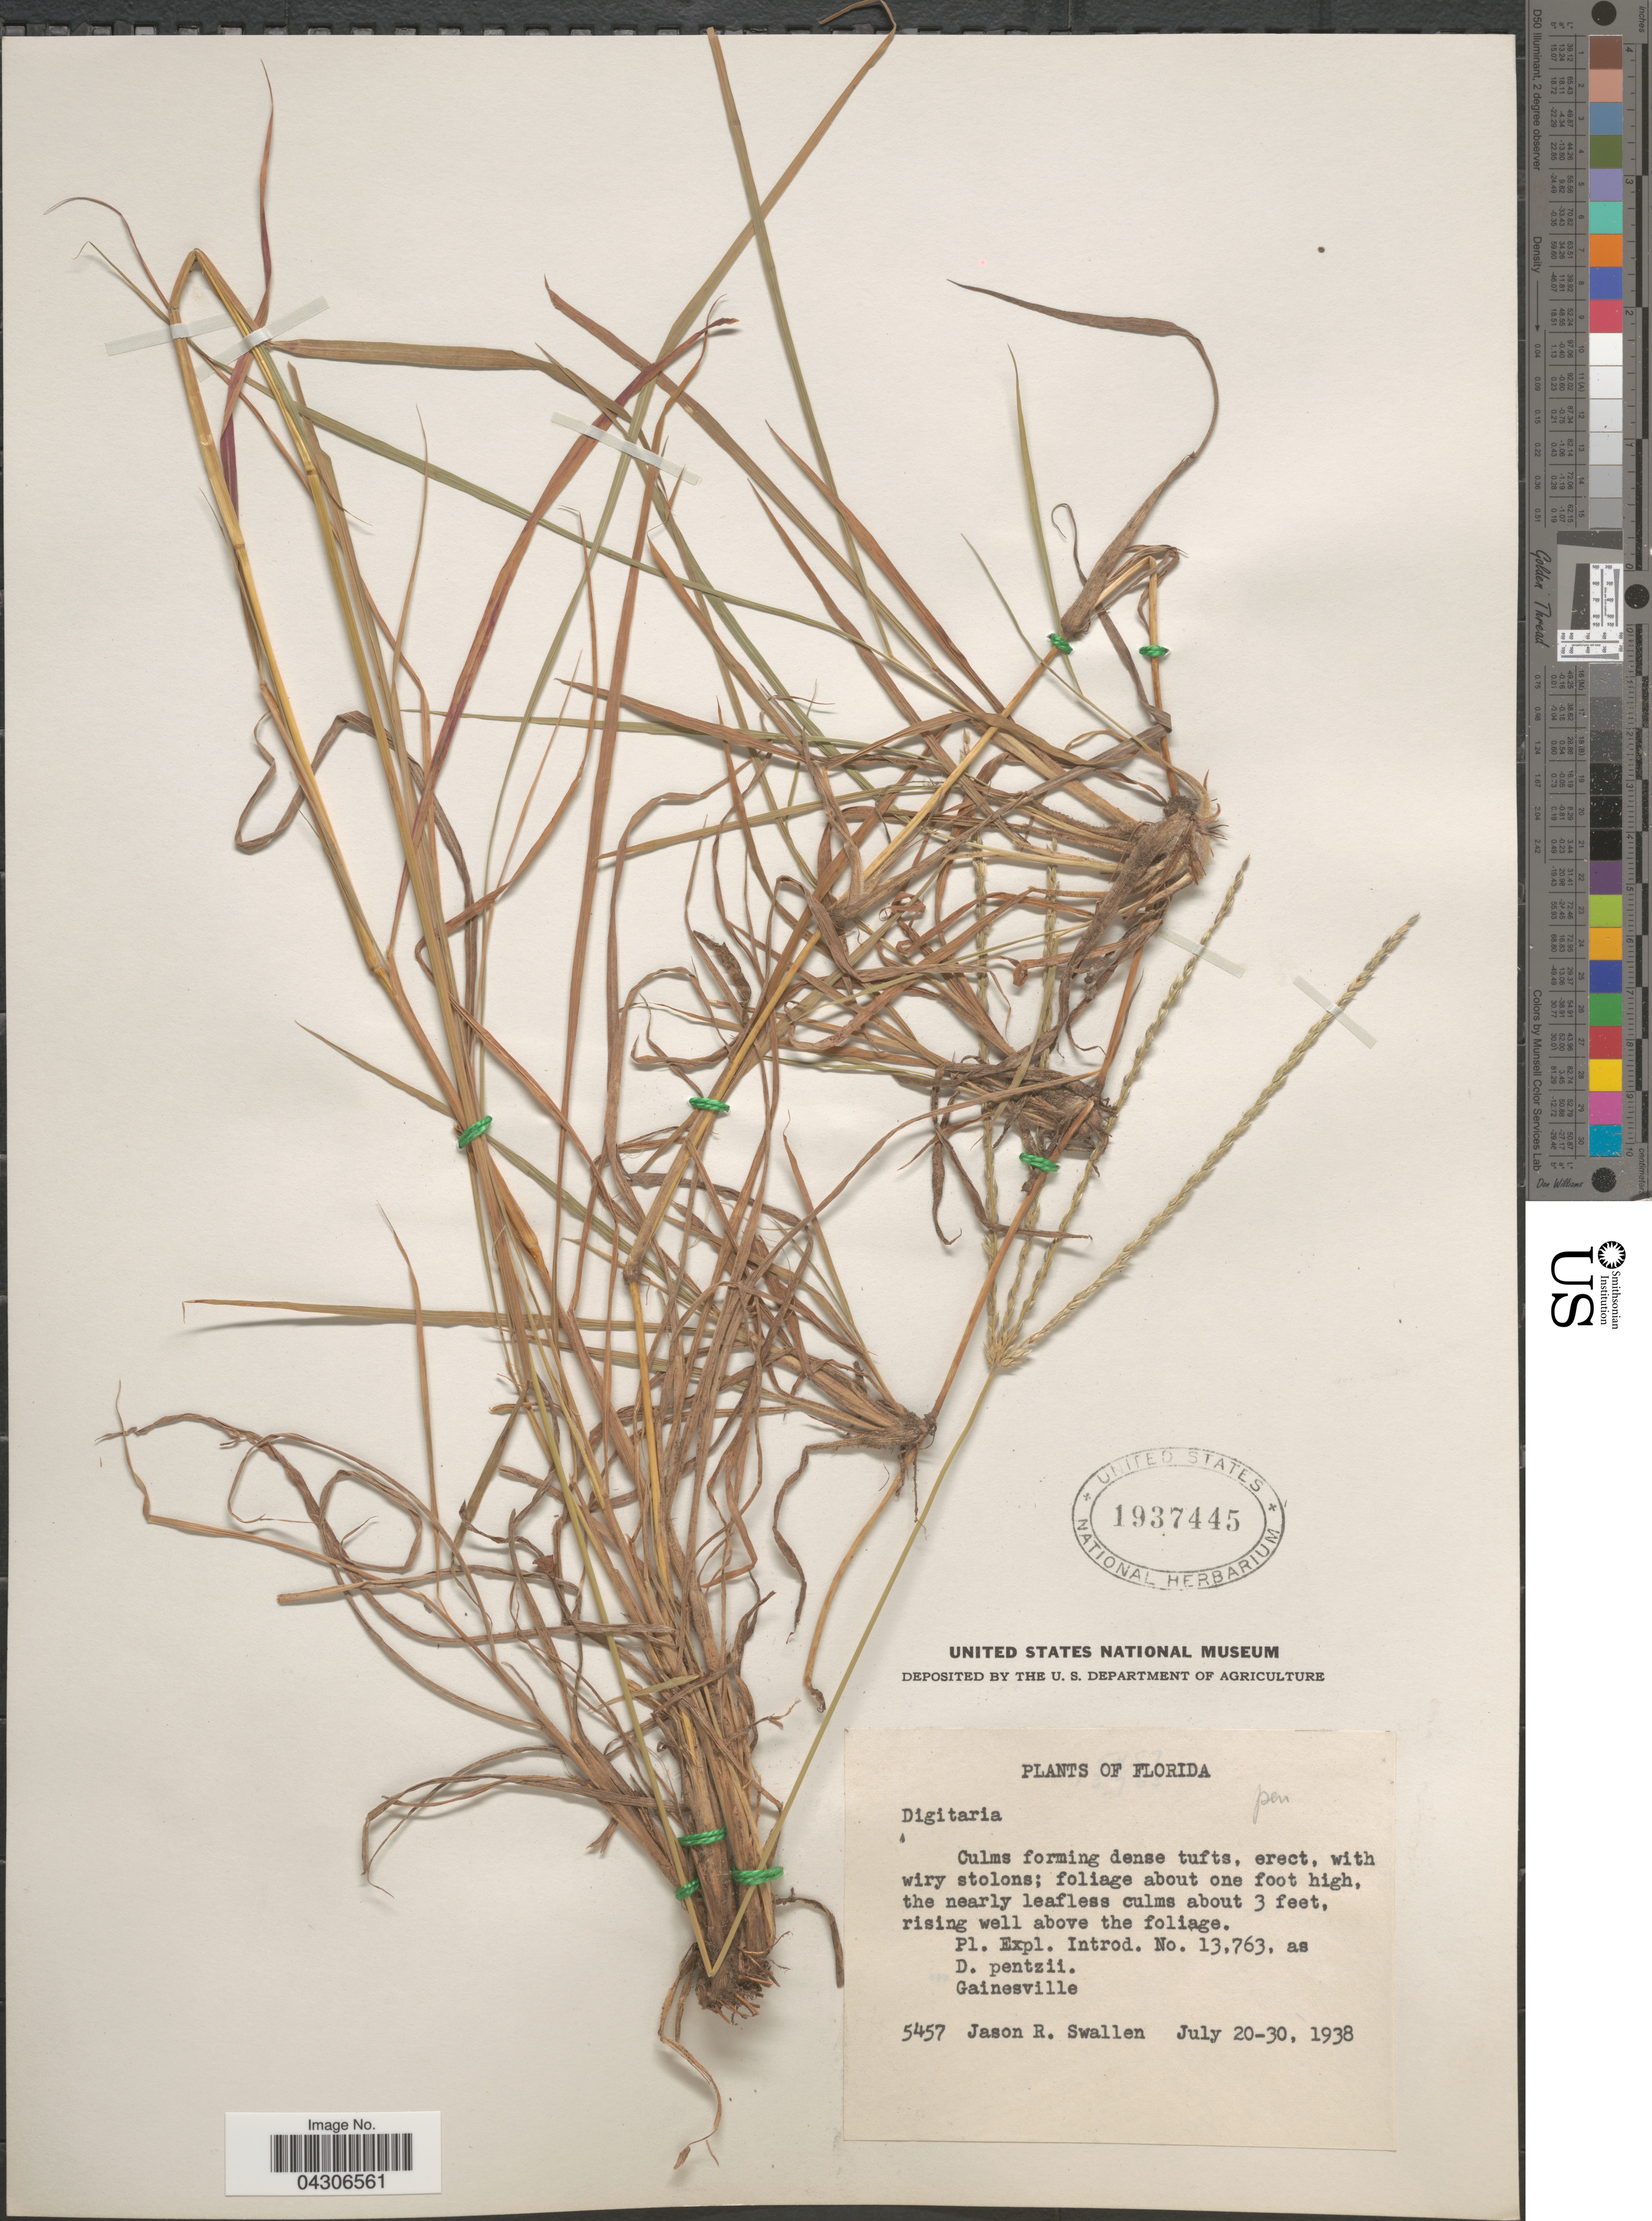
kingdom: Plantae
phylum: Tracheophyta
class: Liliopsida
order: Poales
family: Poaceae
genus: Digitaria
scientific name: Digitaria sp.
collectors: J. R. Swallen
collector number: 5457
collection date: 1938-07-20/1938-07-30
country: United States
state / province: Florida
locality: Gainesville.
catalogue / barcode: US 1937445